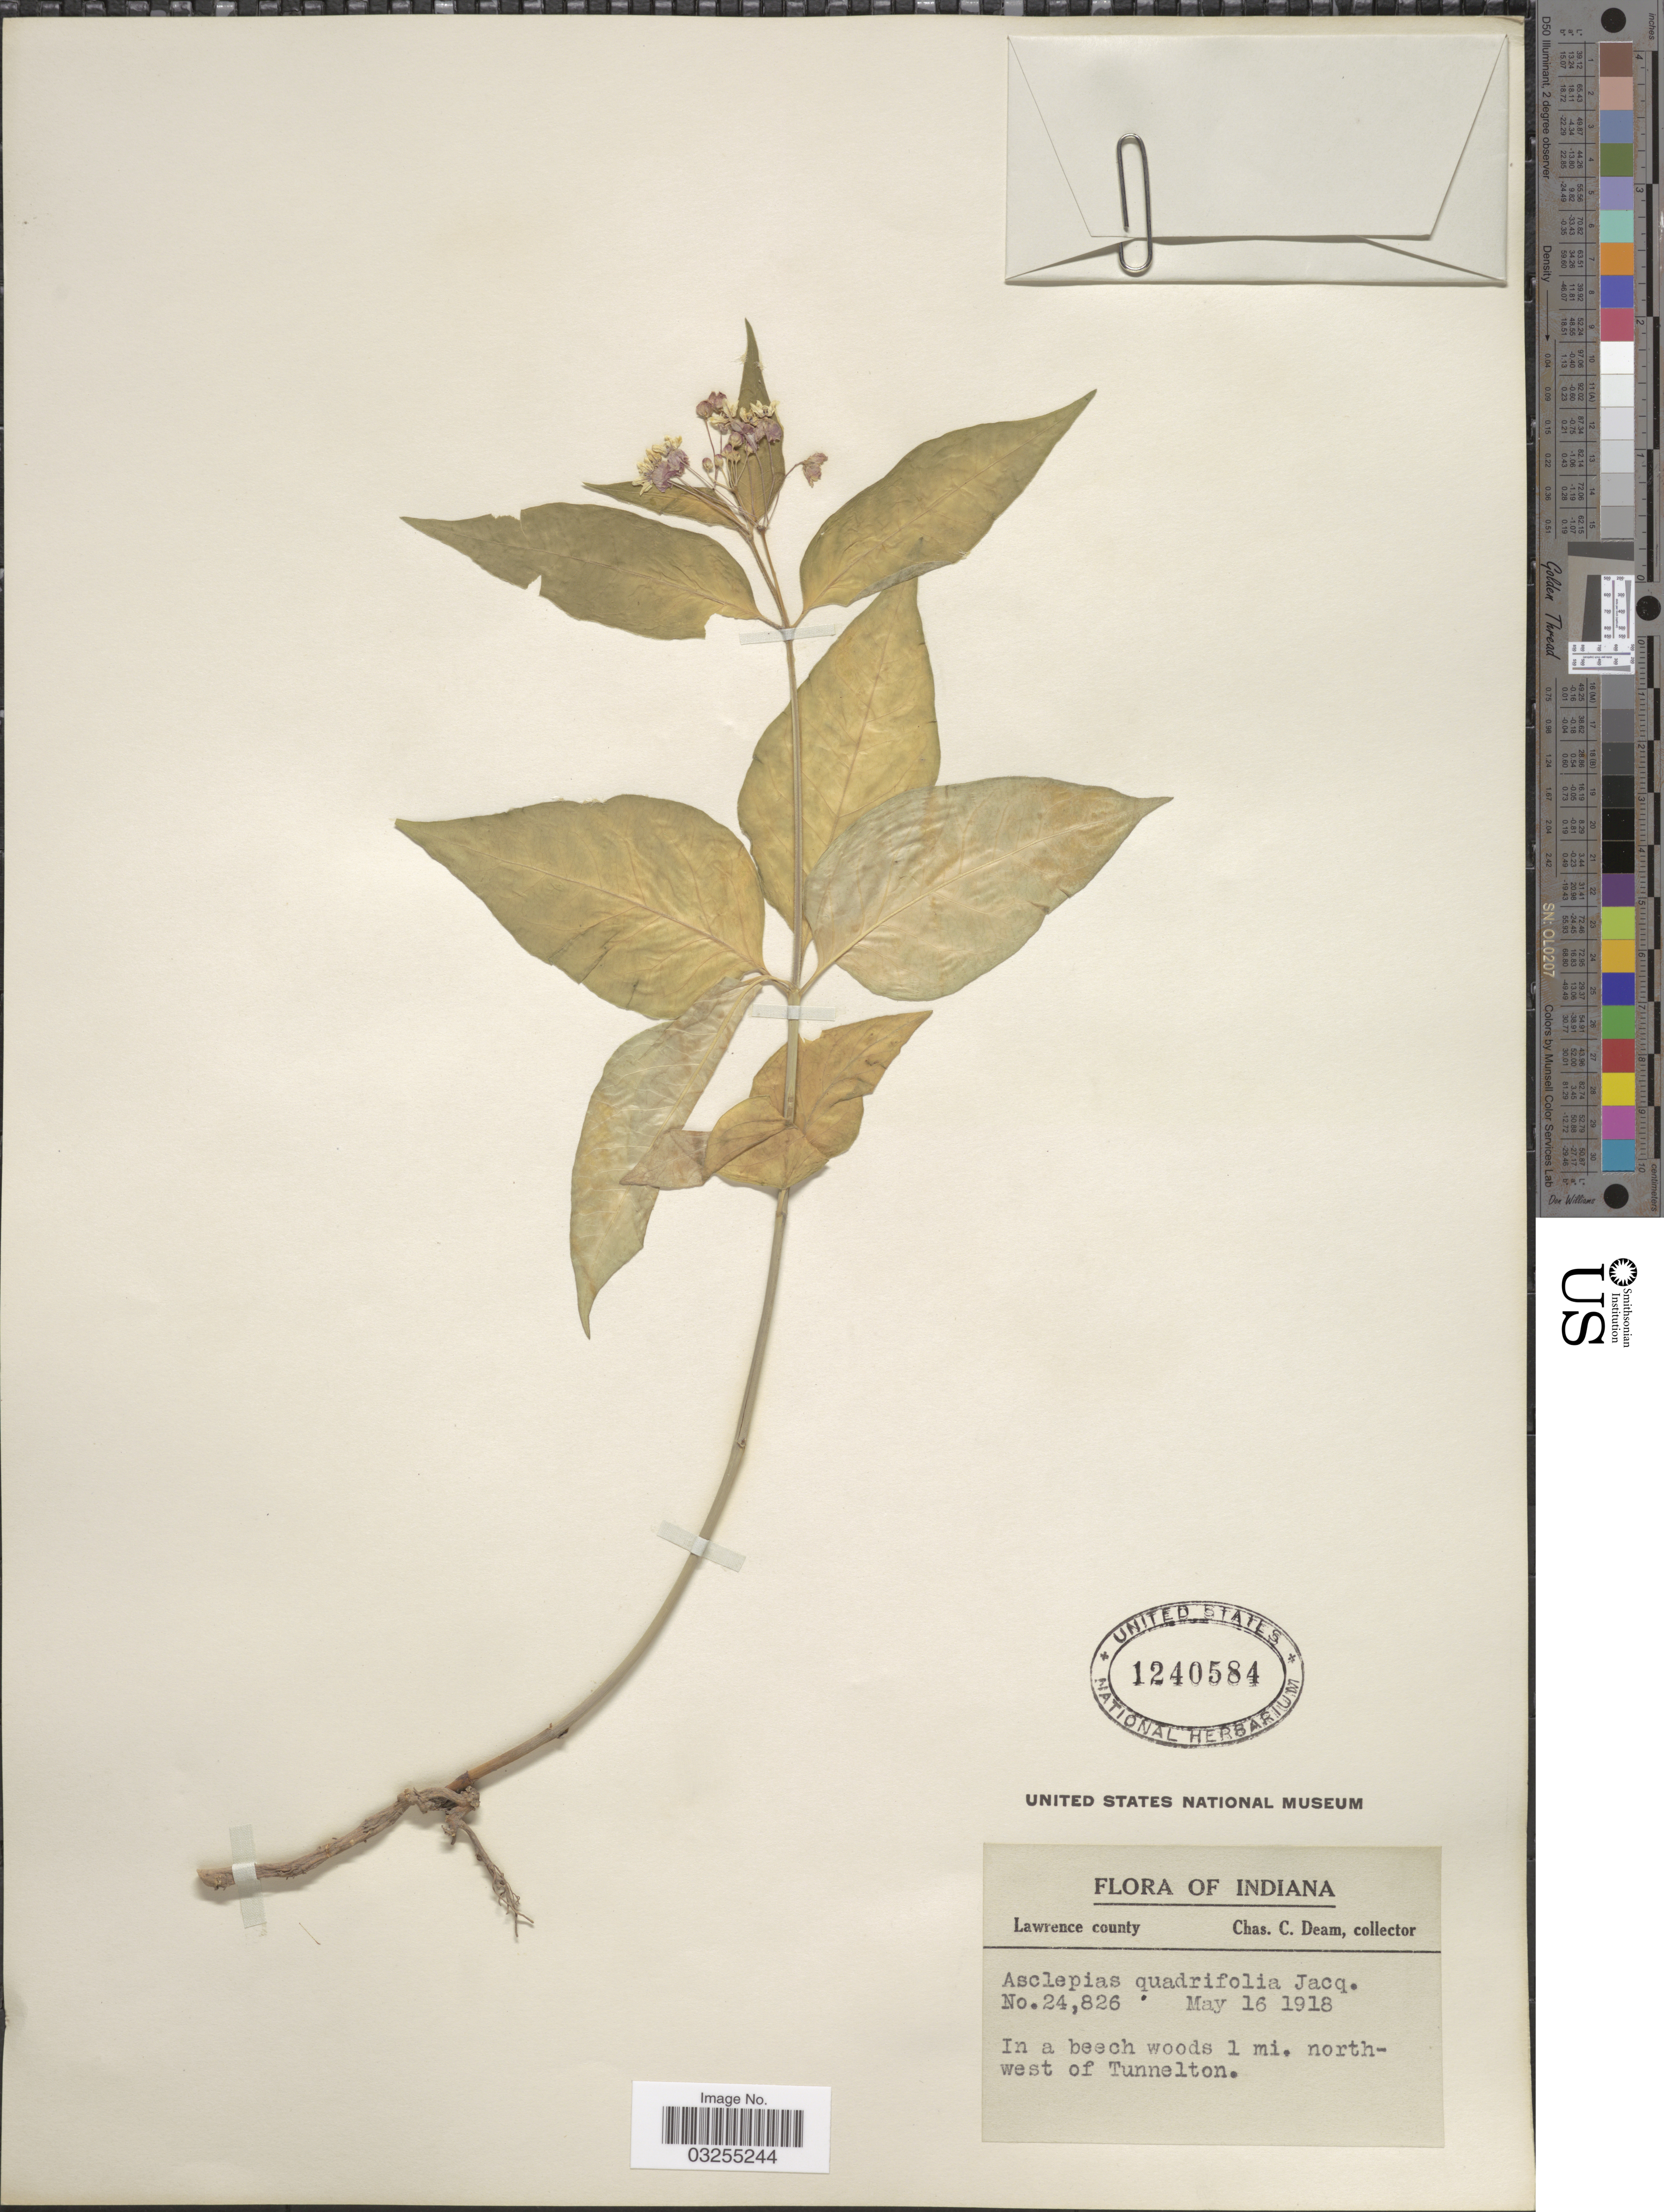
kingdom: Plantae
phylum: Tracheophyta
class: Magnoliopsida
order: Gentianales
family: Apocynaceae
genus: Asclepias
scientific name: Asclepias quadrifolia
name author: Jacq.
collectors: C. C. Deam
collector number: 24826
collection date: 1918-05-16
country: United States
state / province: Indiana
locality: Lawrence county. In a beech woods 1 mi. north-west of Tunnelton.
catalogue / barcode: US 1240584